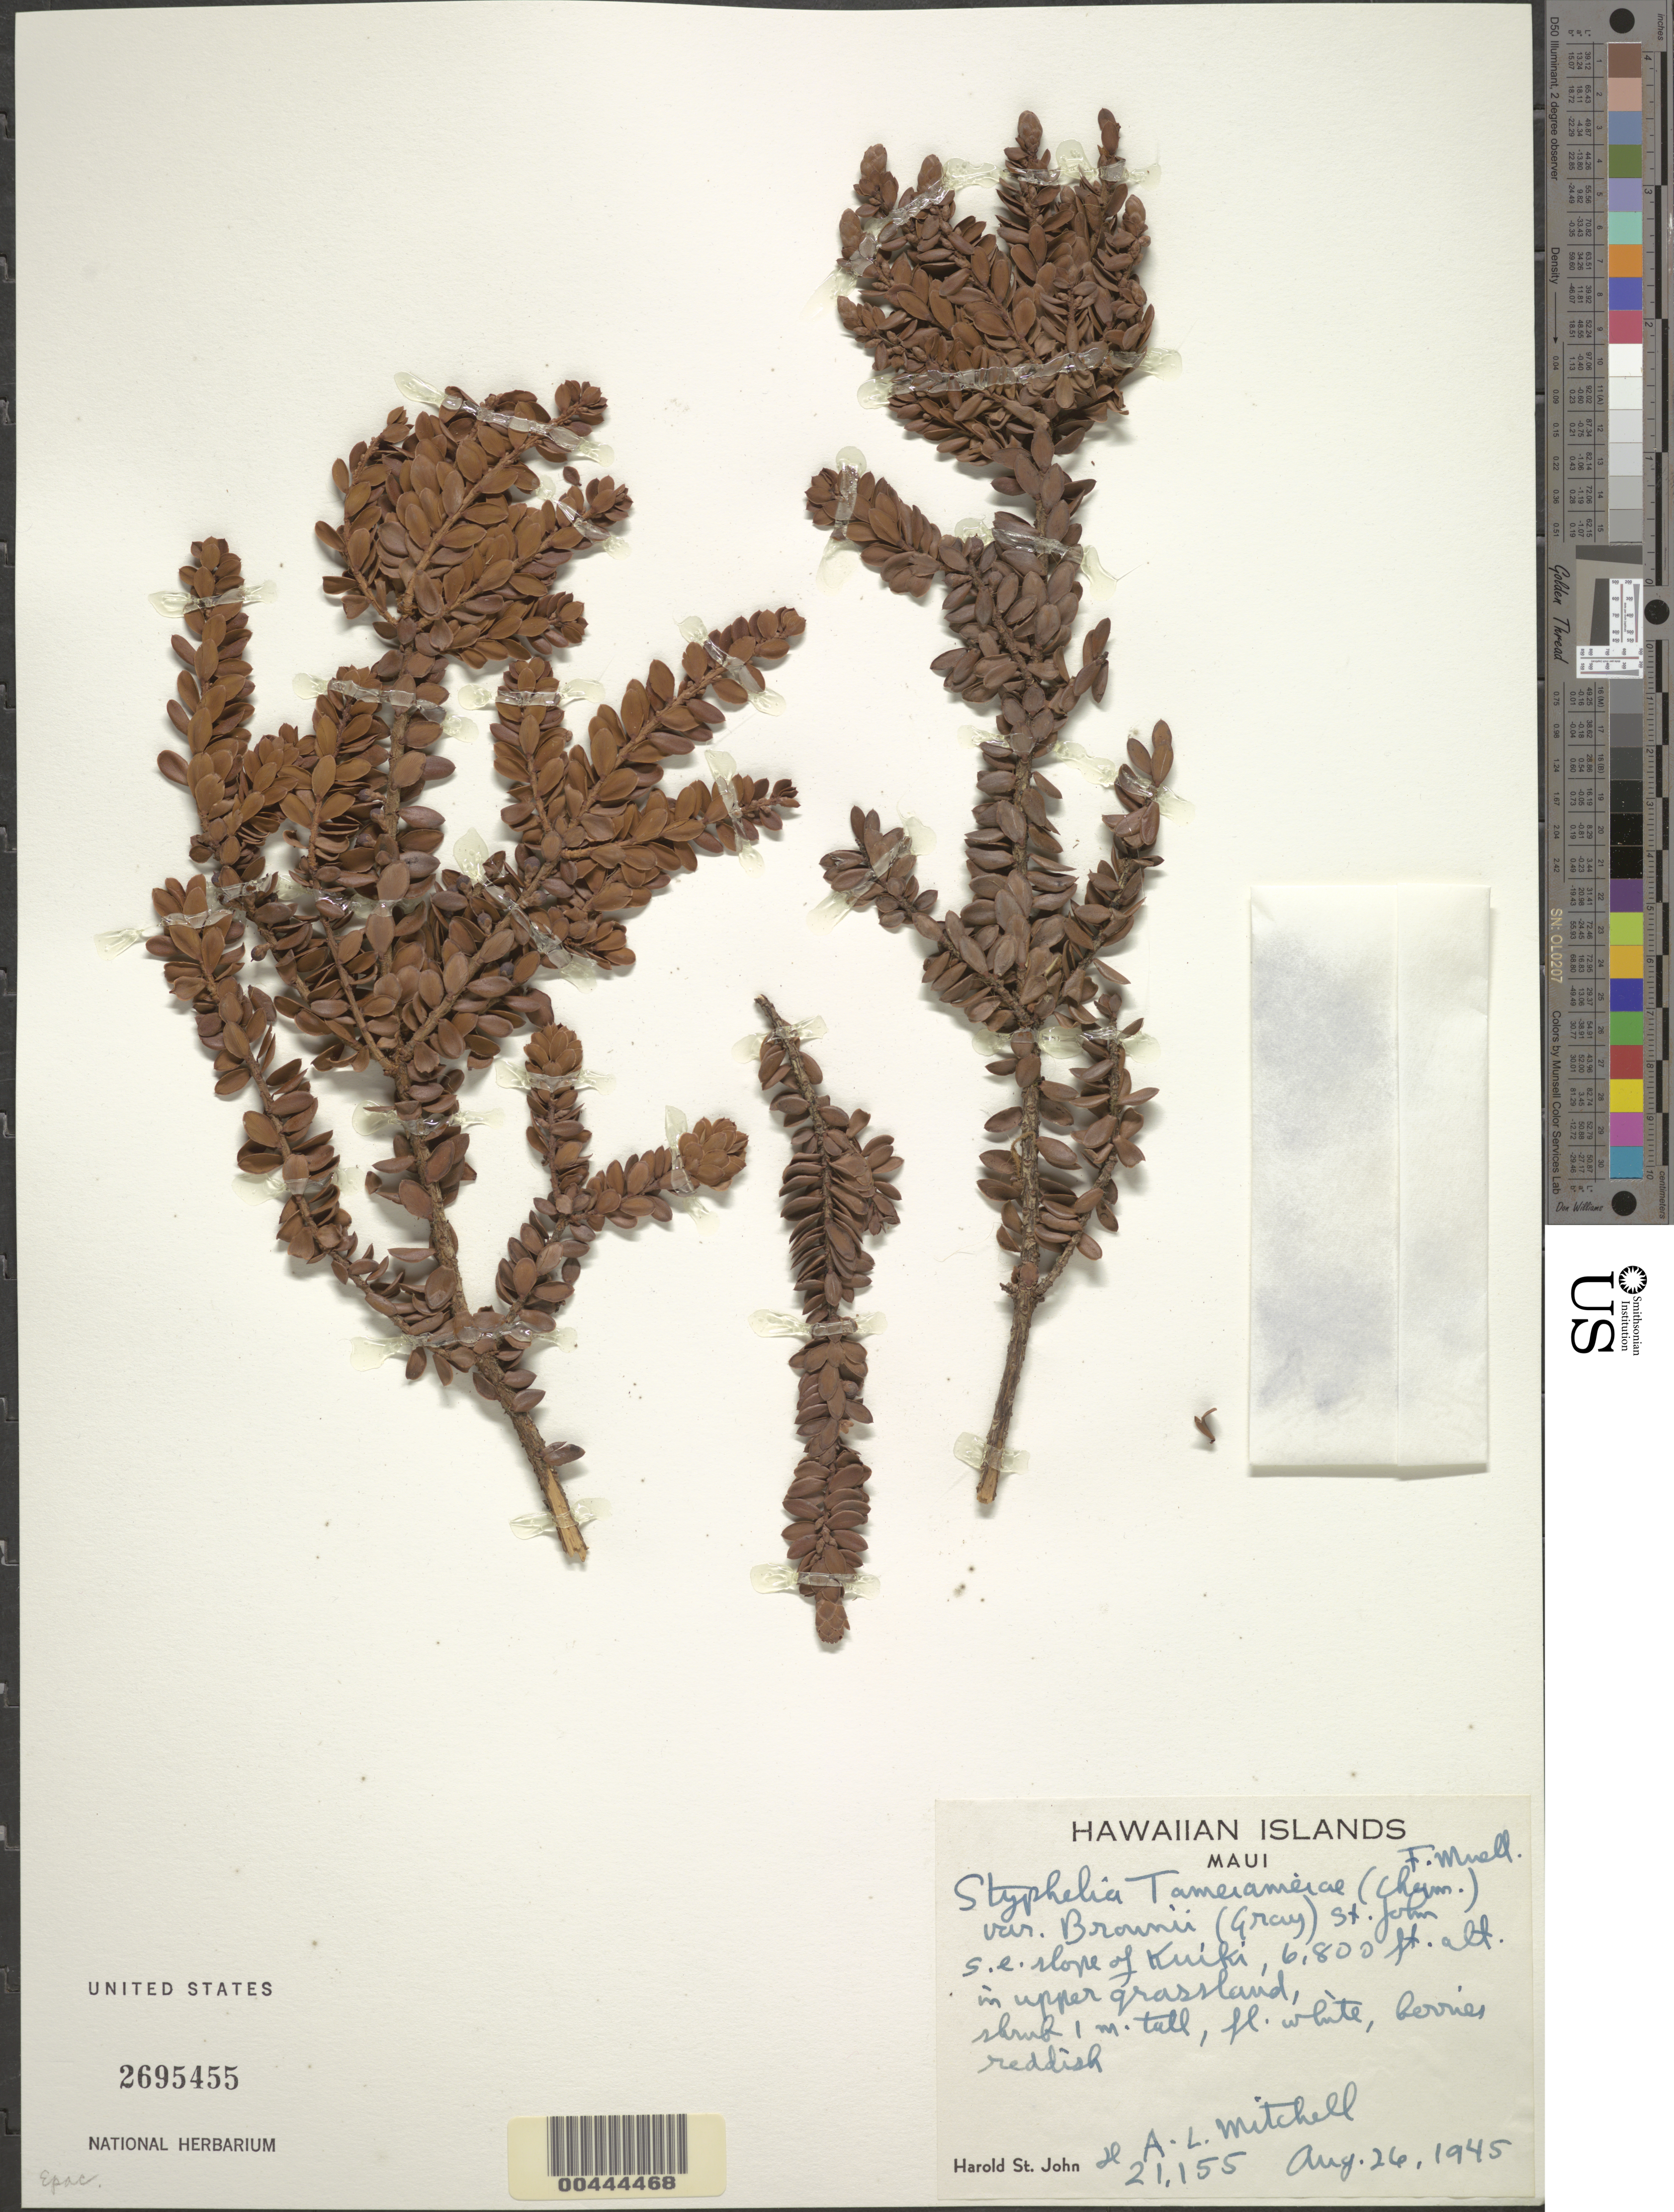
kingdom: Plantae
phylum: Tracheophyta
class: Magnoliopsida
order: Ericales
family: Ericaceae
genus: Leptecophylla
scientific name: Leptecophylla tameiameiae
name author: (Cham. & Schltdl.) C.M. Weiller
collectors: H. St. John & A. Mitchell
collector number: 21155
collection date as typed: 26 Aug 1945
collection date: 1945-08-26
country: United States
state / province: Hawaii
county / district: Maui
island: Maui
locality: SE slope of Kuiki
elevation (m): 2073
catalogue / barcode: US 2695455